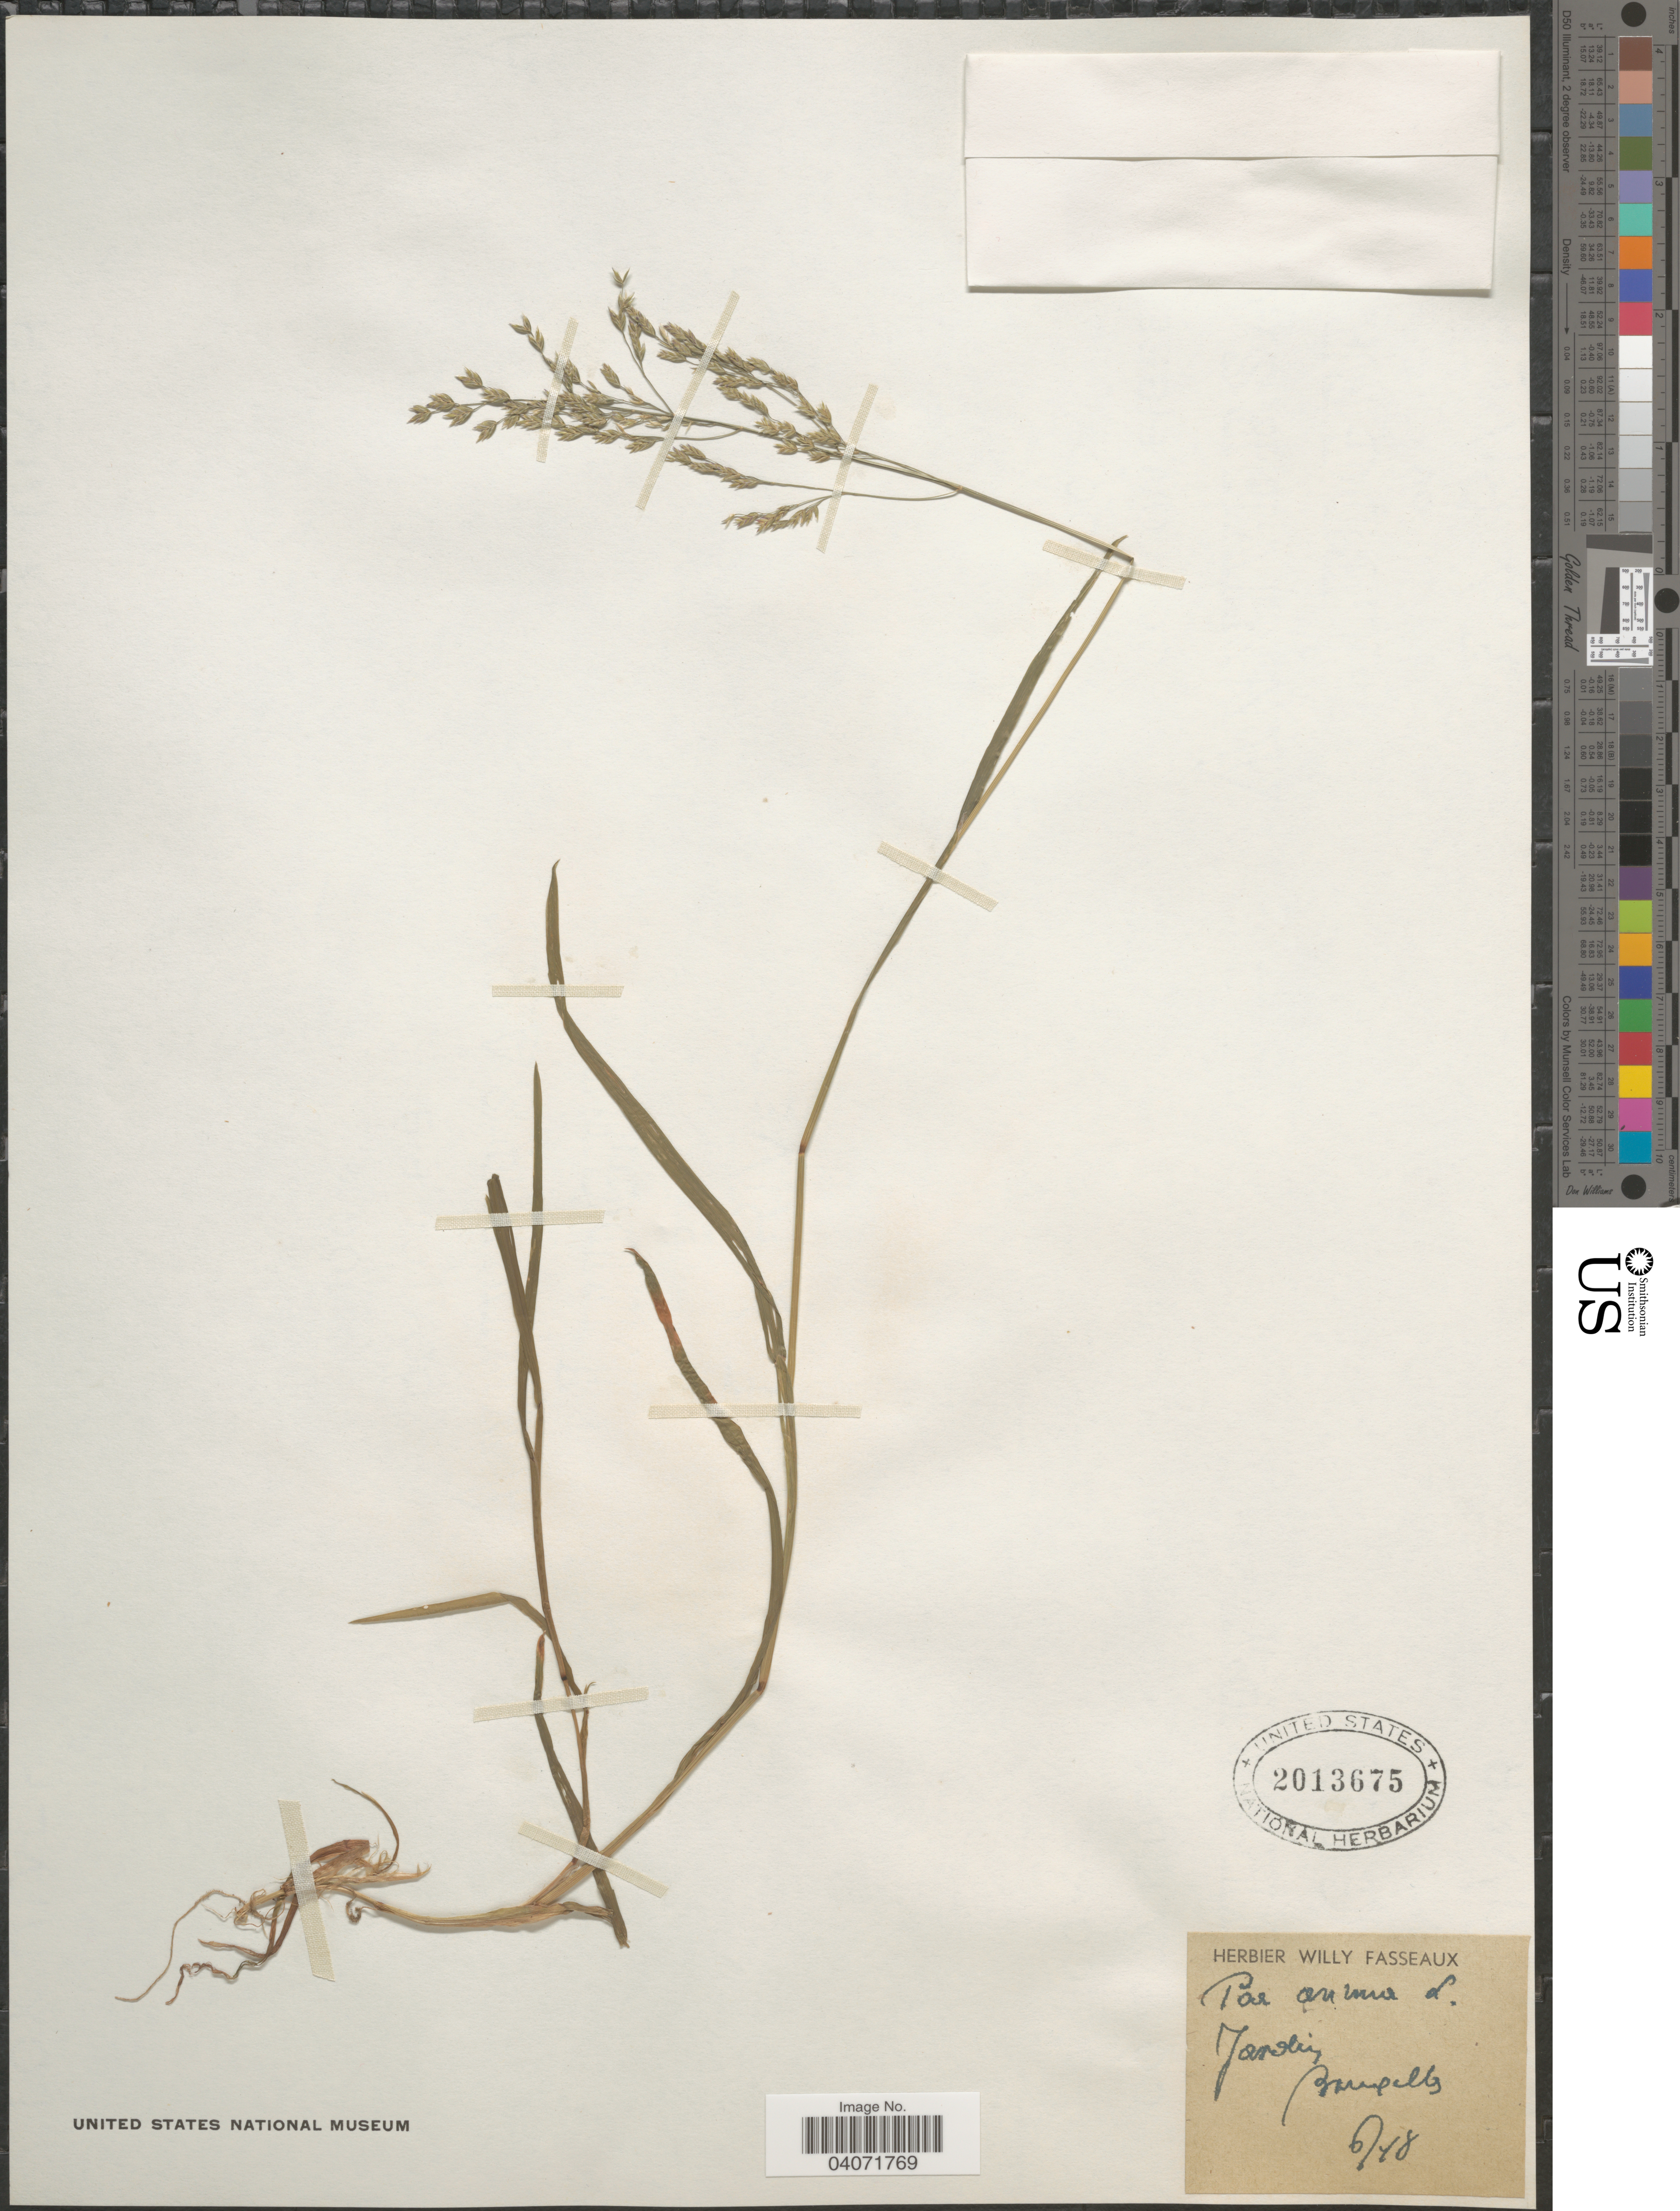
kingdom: Plantae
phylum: Tracheophyta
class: Liliopsida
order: Poales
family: Poaceae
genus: Poa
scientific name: Poa annua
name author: L.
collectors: Ex herb. Willy Fasseaux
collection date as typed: Transcribed d/m/y: /6/48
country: Belgium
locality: Jardin Bruxelles.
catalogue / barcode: US 2013675